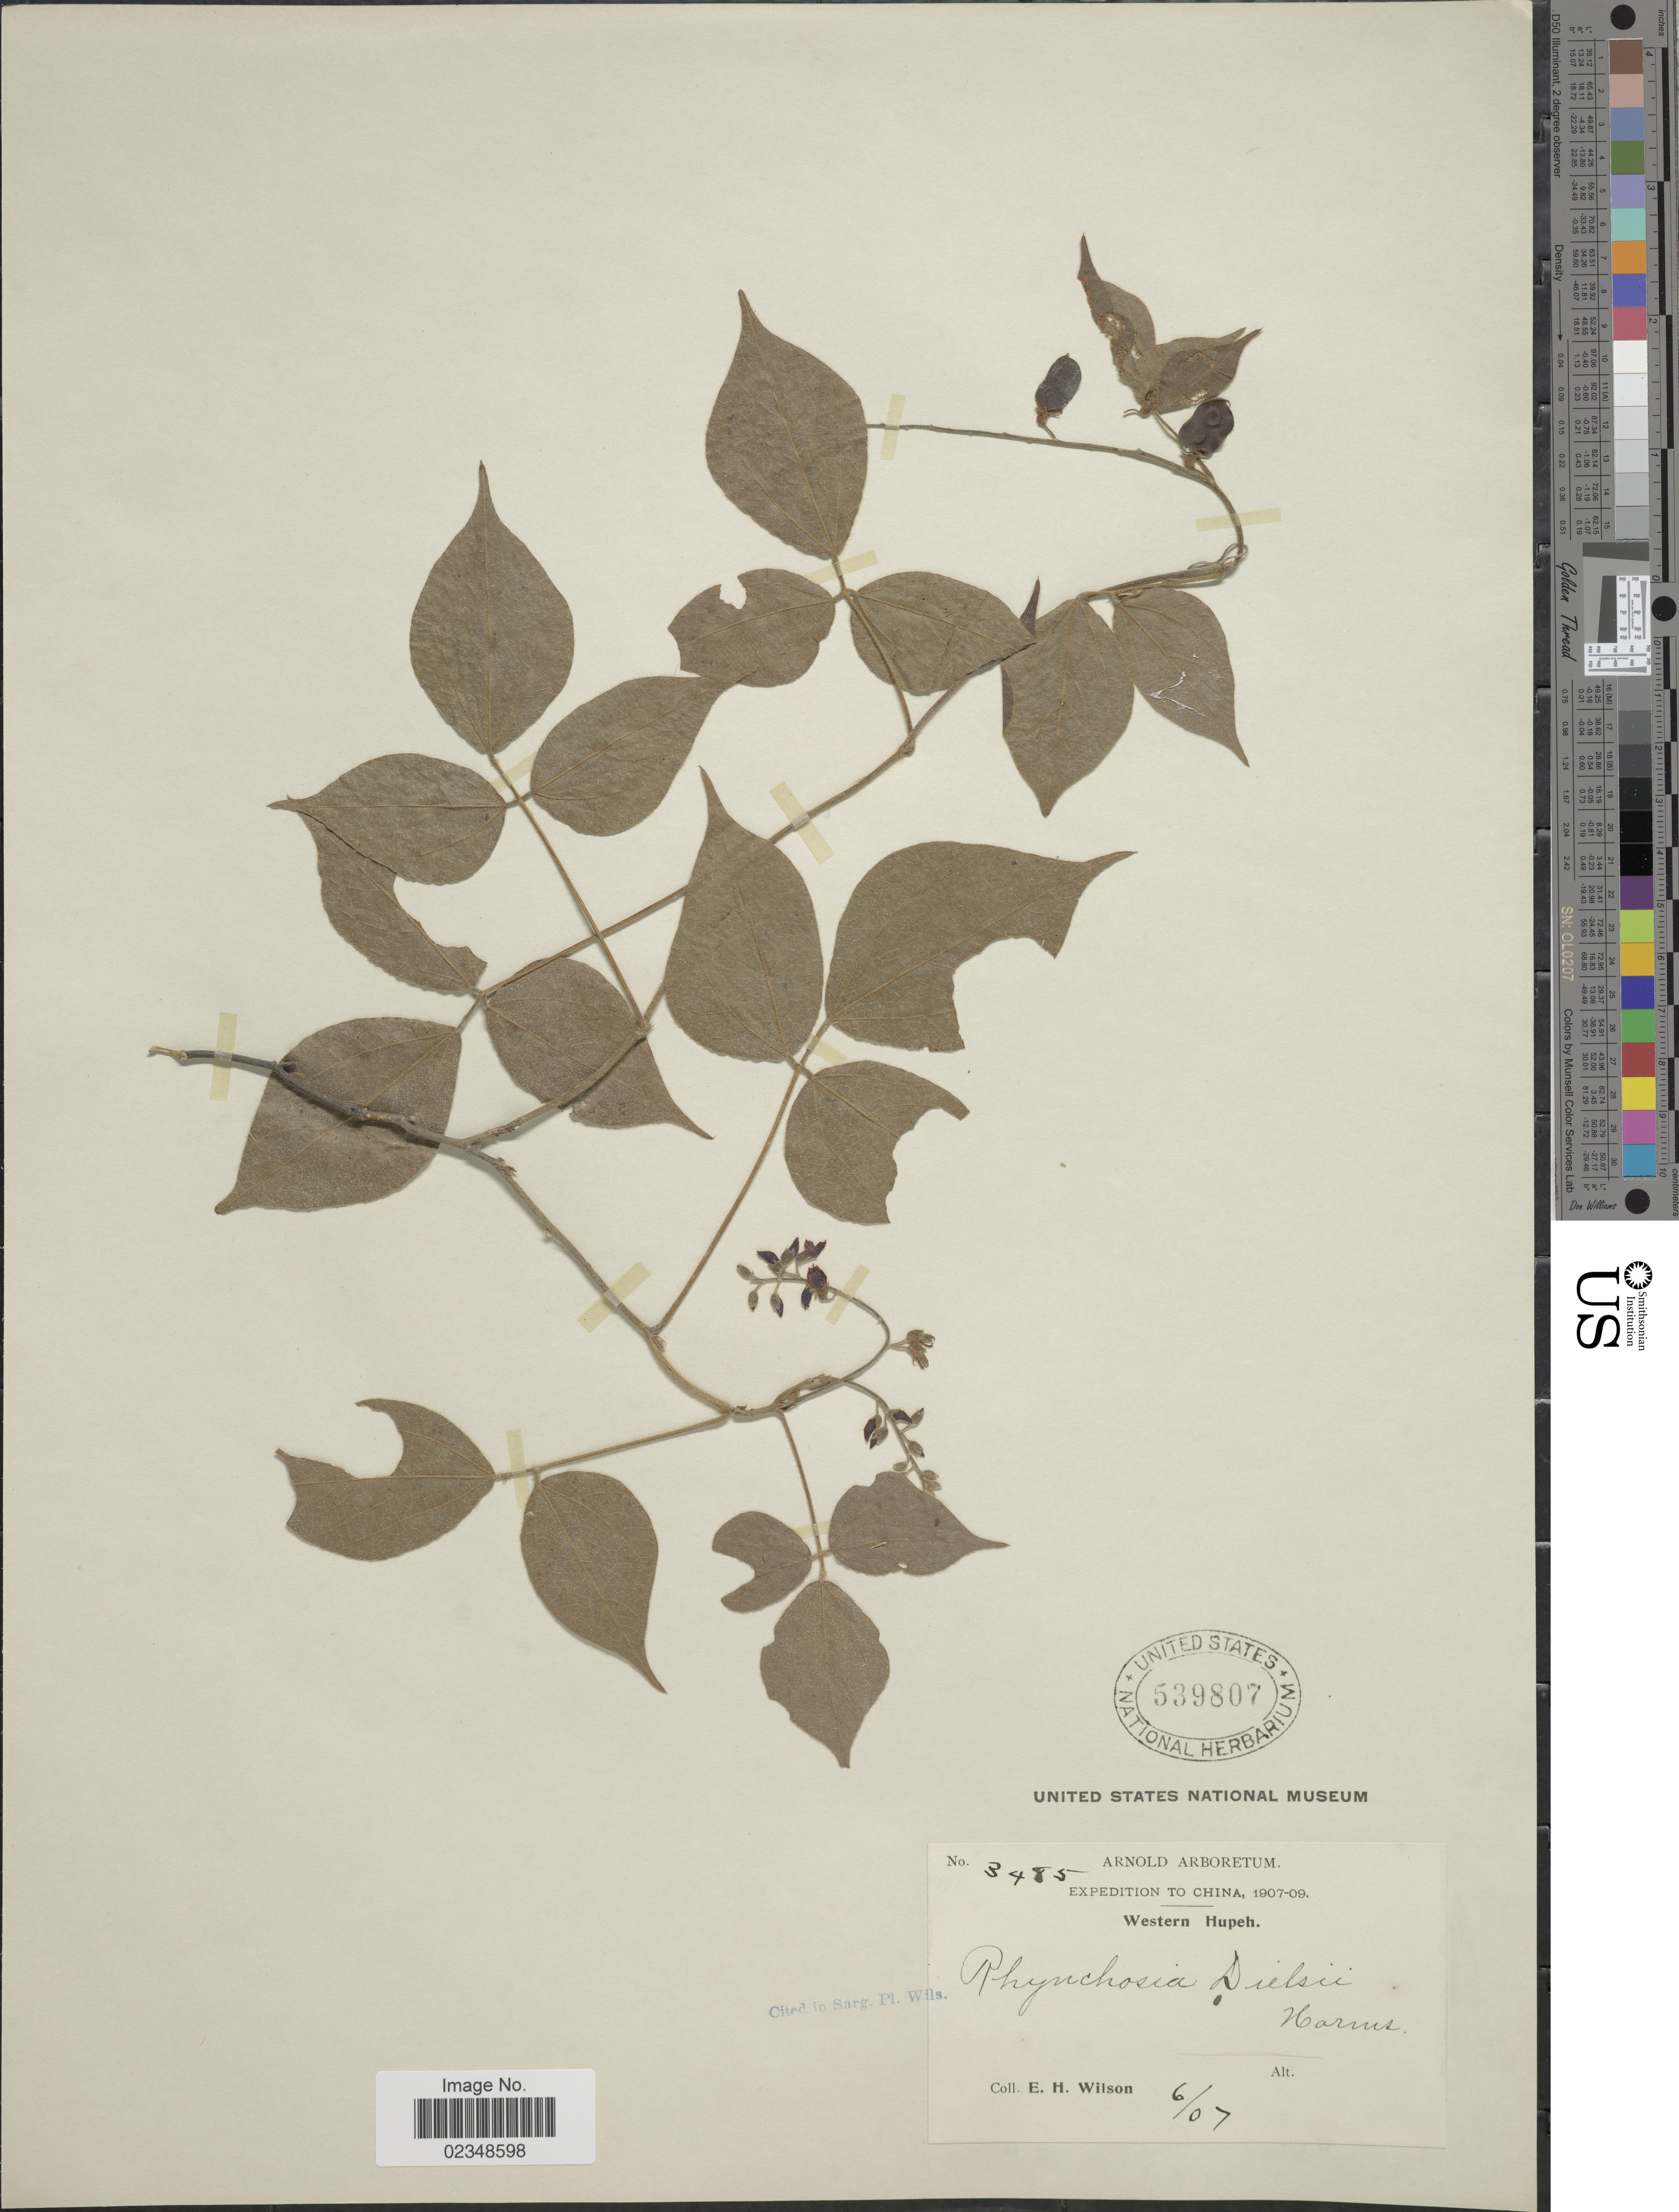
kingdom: Plantae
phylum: Tracheophyta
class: Magnoliopsida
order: Fabales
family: Fabaceae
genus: Rhynchosia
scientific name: Rhynchosia dielsii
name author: Harms ex Diels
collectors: E. Wilson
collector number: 3485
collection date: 1907-06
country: China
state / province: Hubei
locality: Western Hupeh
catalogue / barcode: US 539807